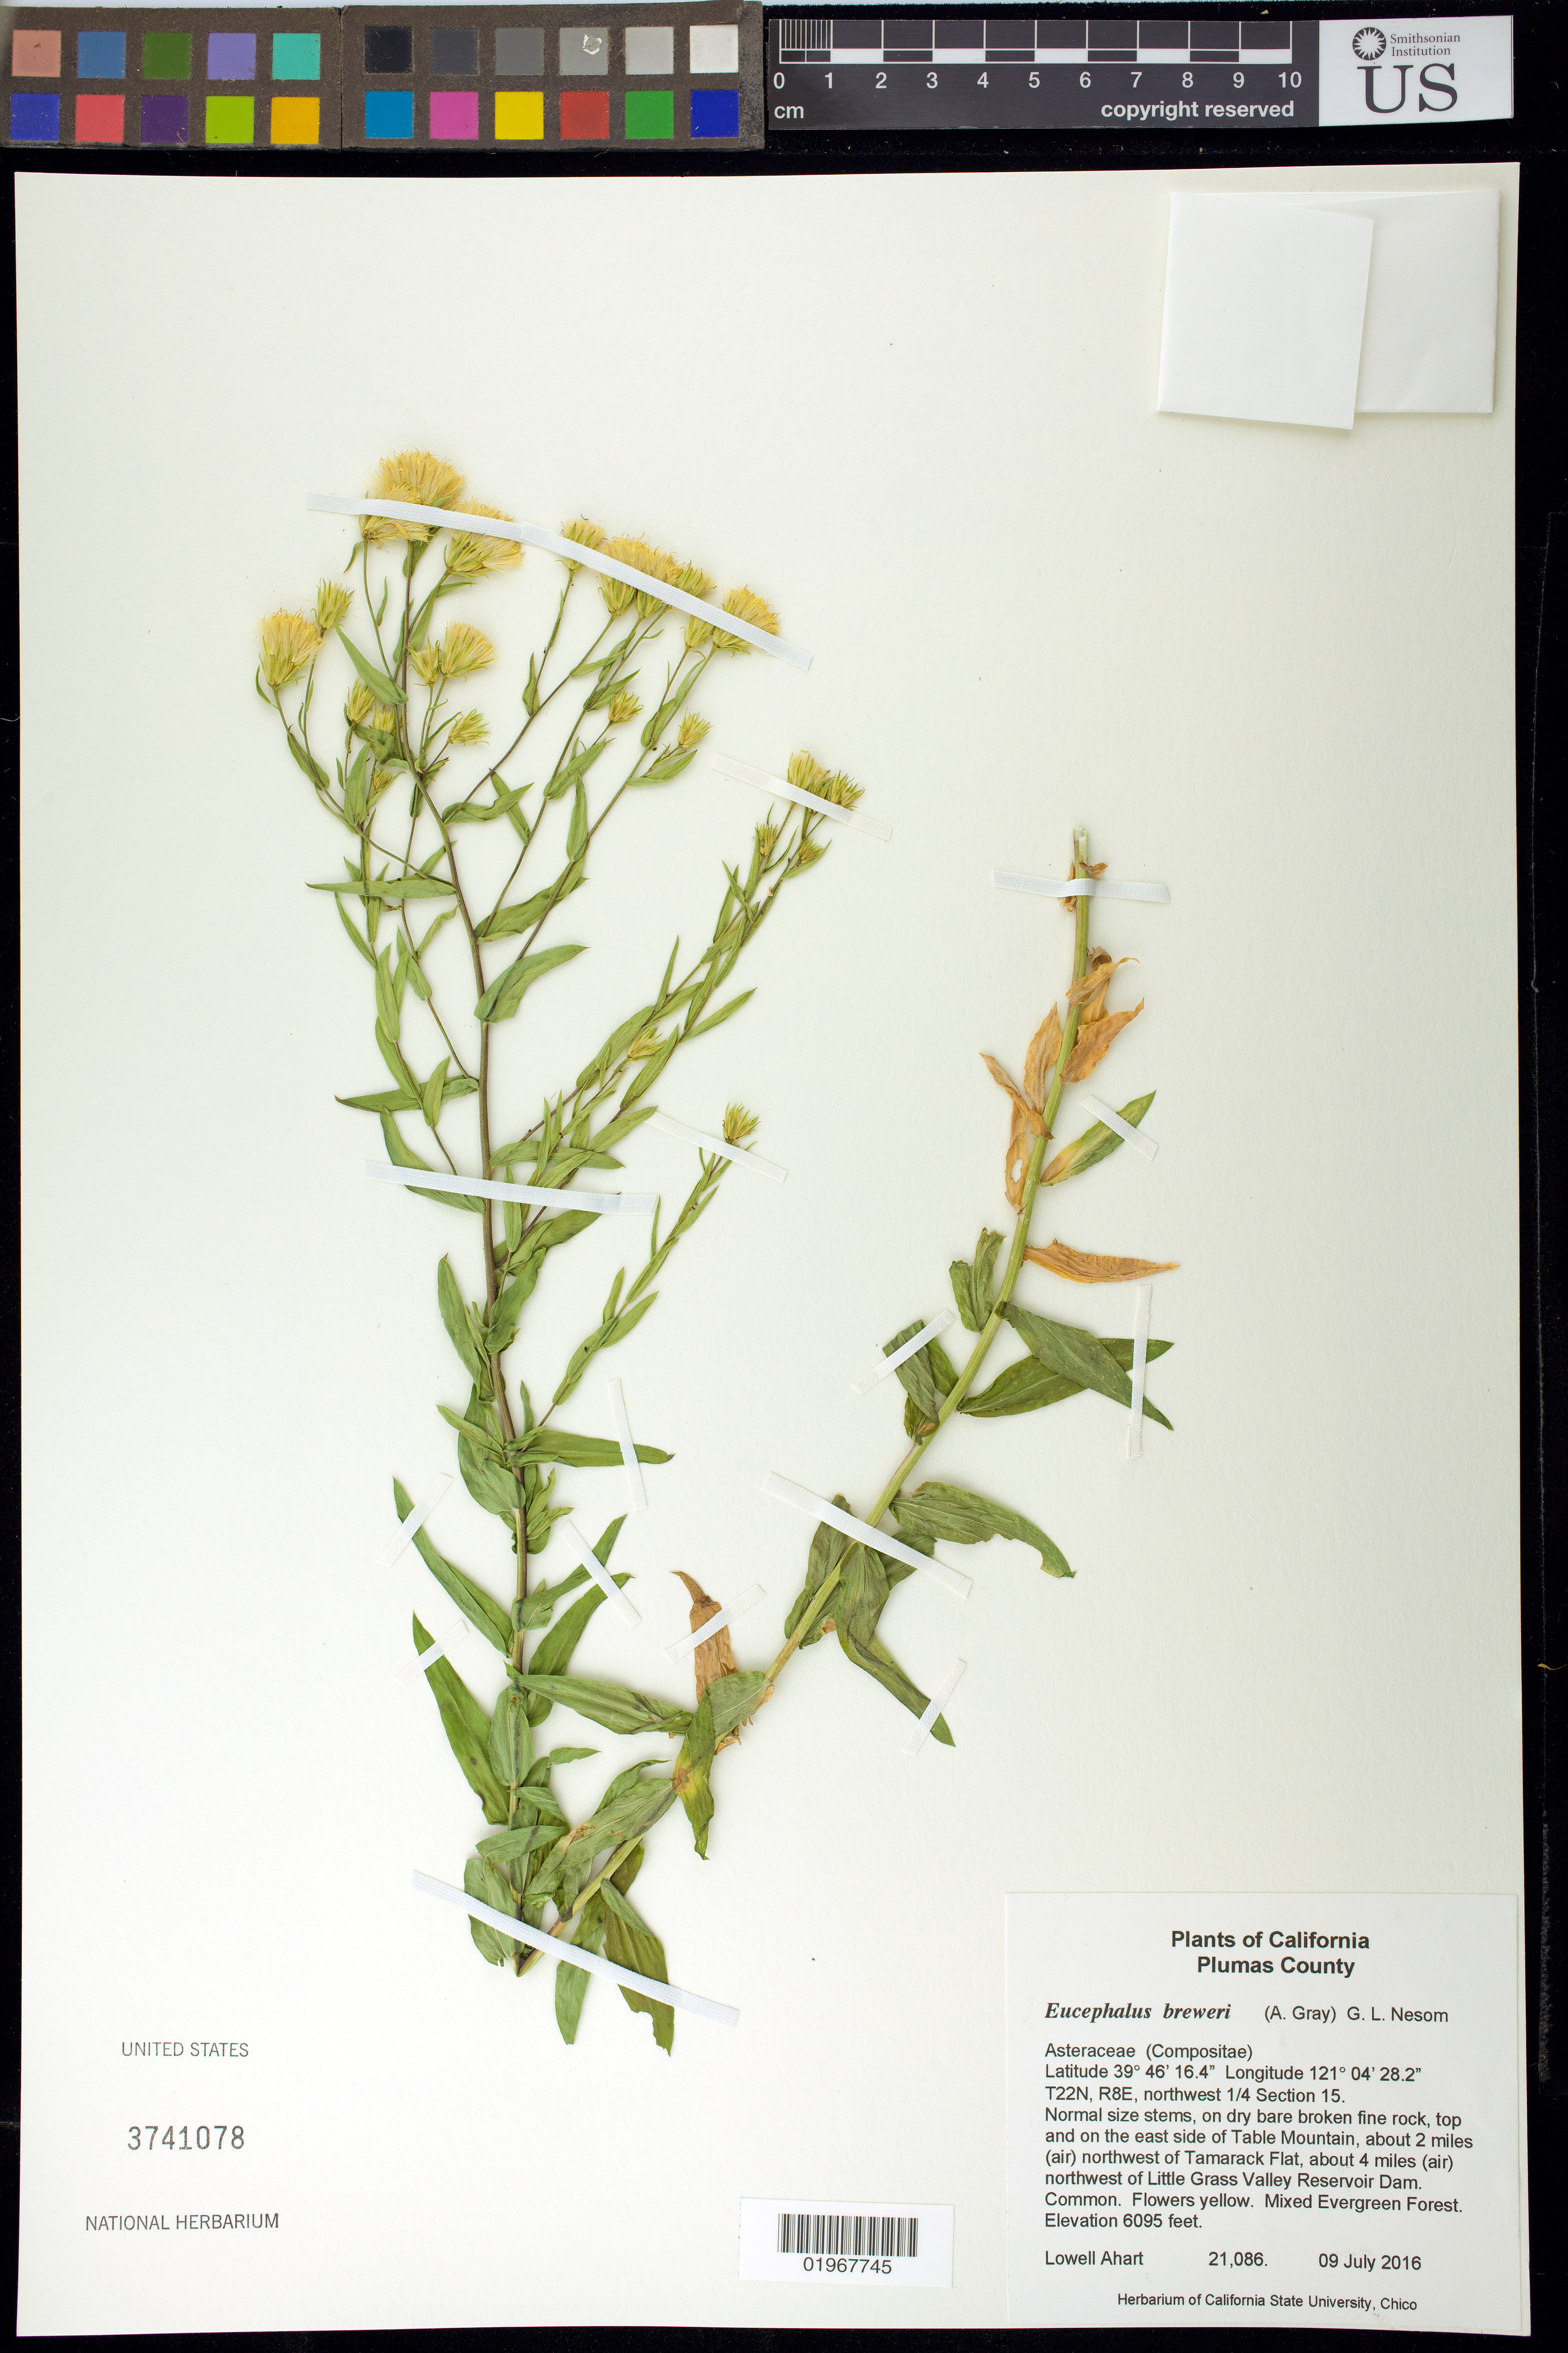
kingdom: Plantae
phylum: Tracheophyta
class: Magnoliopsida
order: Asterales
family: Asteraceae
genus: Eucephalus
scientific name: Eucephalus breweri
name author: (A. Gray) G.L. Nesom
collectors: L. Ahart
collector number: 21086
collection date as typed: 09 July 2016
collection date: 2016-07-09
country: United States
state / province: California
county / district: Plumas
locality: T22N, R8E, northwest 1/4 section 15. Top and on the east side of Table Mountain, about 2 miles (air) northwest of Tamarack Flat, about 4 miles (air) northwest of Little Grass Valley Reservoir Dam.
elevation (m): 1858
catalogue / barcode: US 3741078